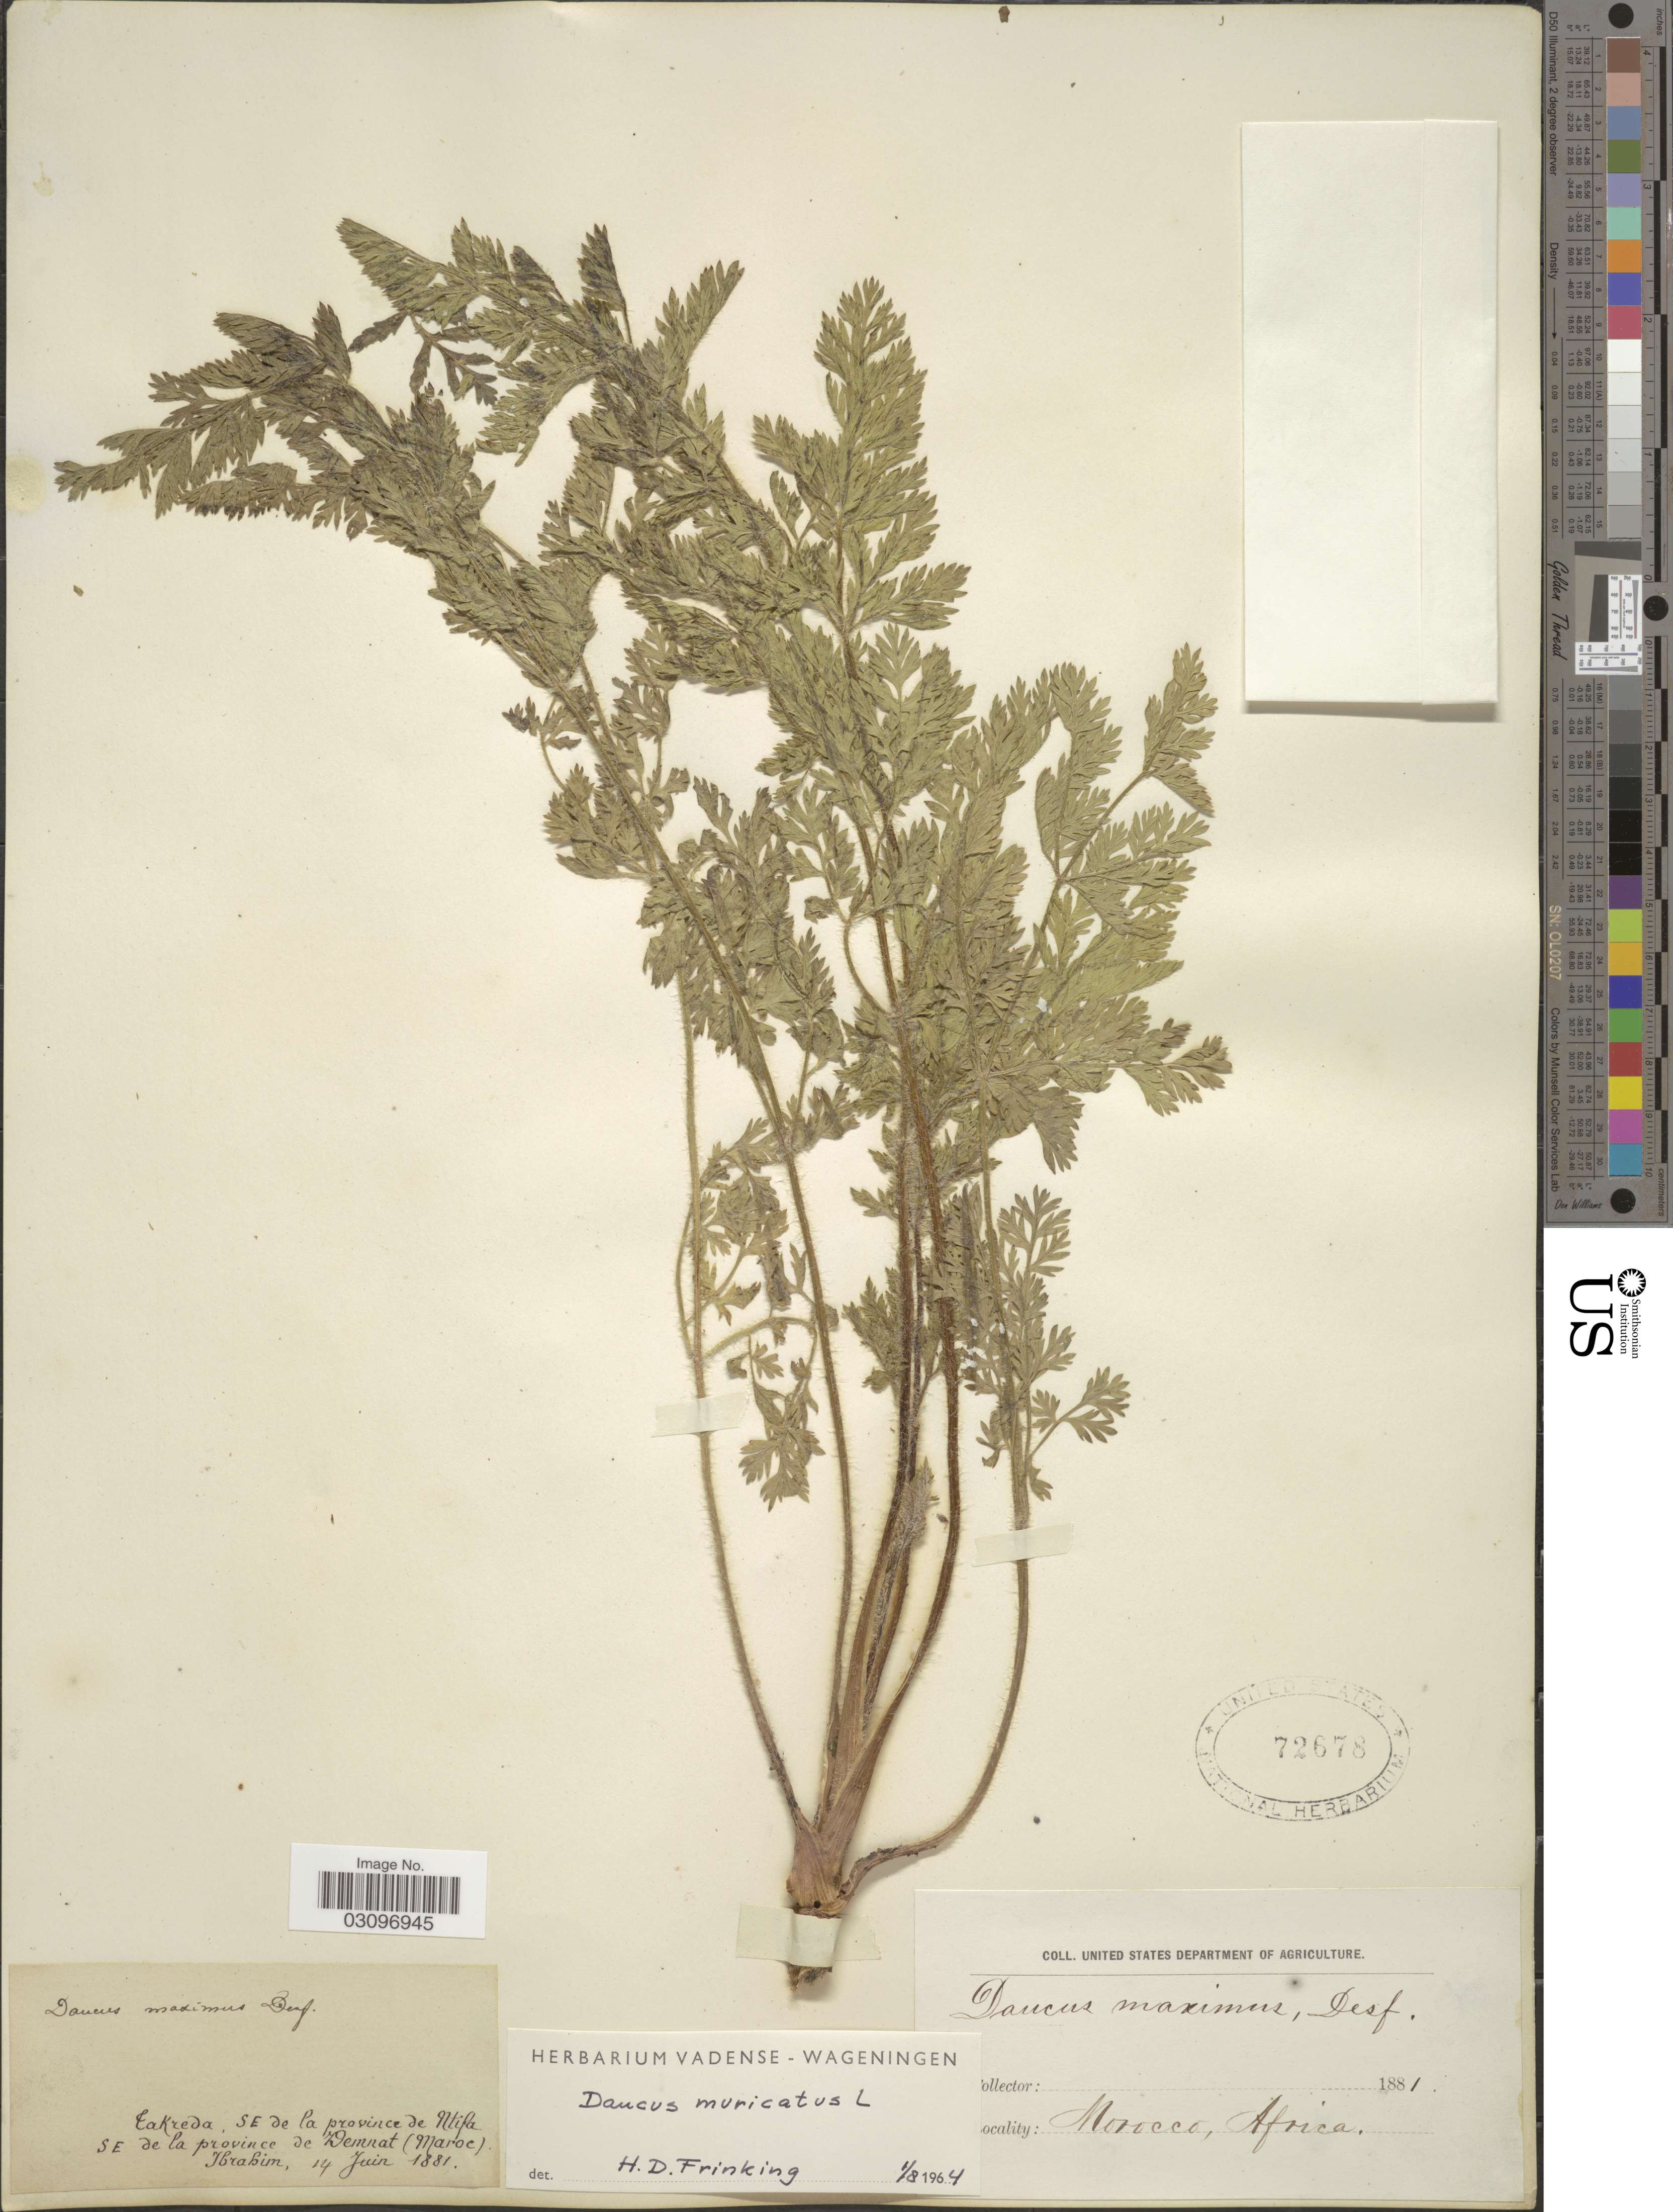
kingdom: Plantae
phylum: Tracheophyta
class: Magnoliopsida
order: Apiales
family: Apiaceae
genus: Daucus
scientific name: Daucus muricatus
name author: (L.) L.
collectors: -. Ibrahim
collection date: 1881-06-14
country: Morocco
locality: Takreda, SE de la province de Ntifa. SE de la province de Demnat (Maroc).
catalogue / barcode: US 72678